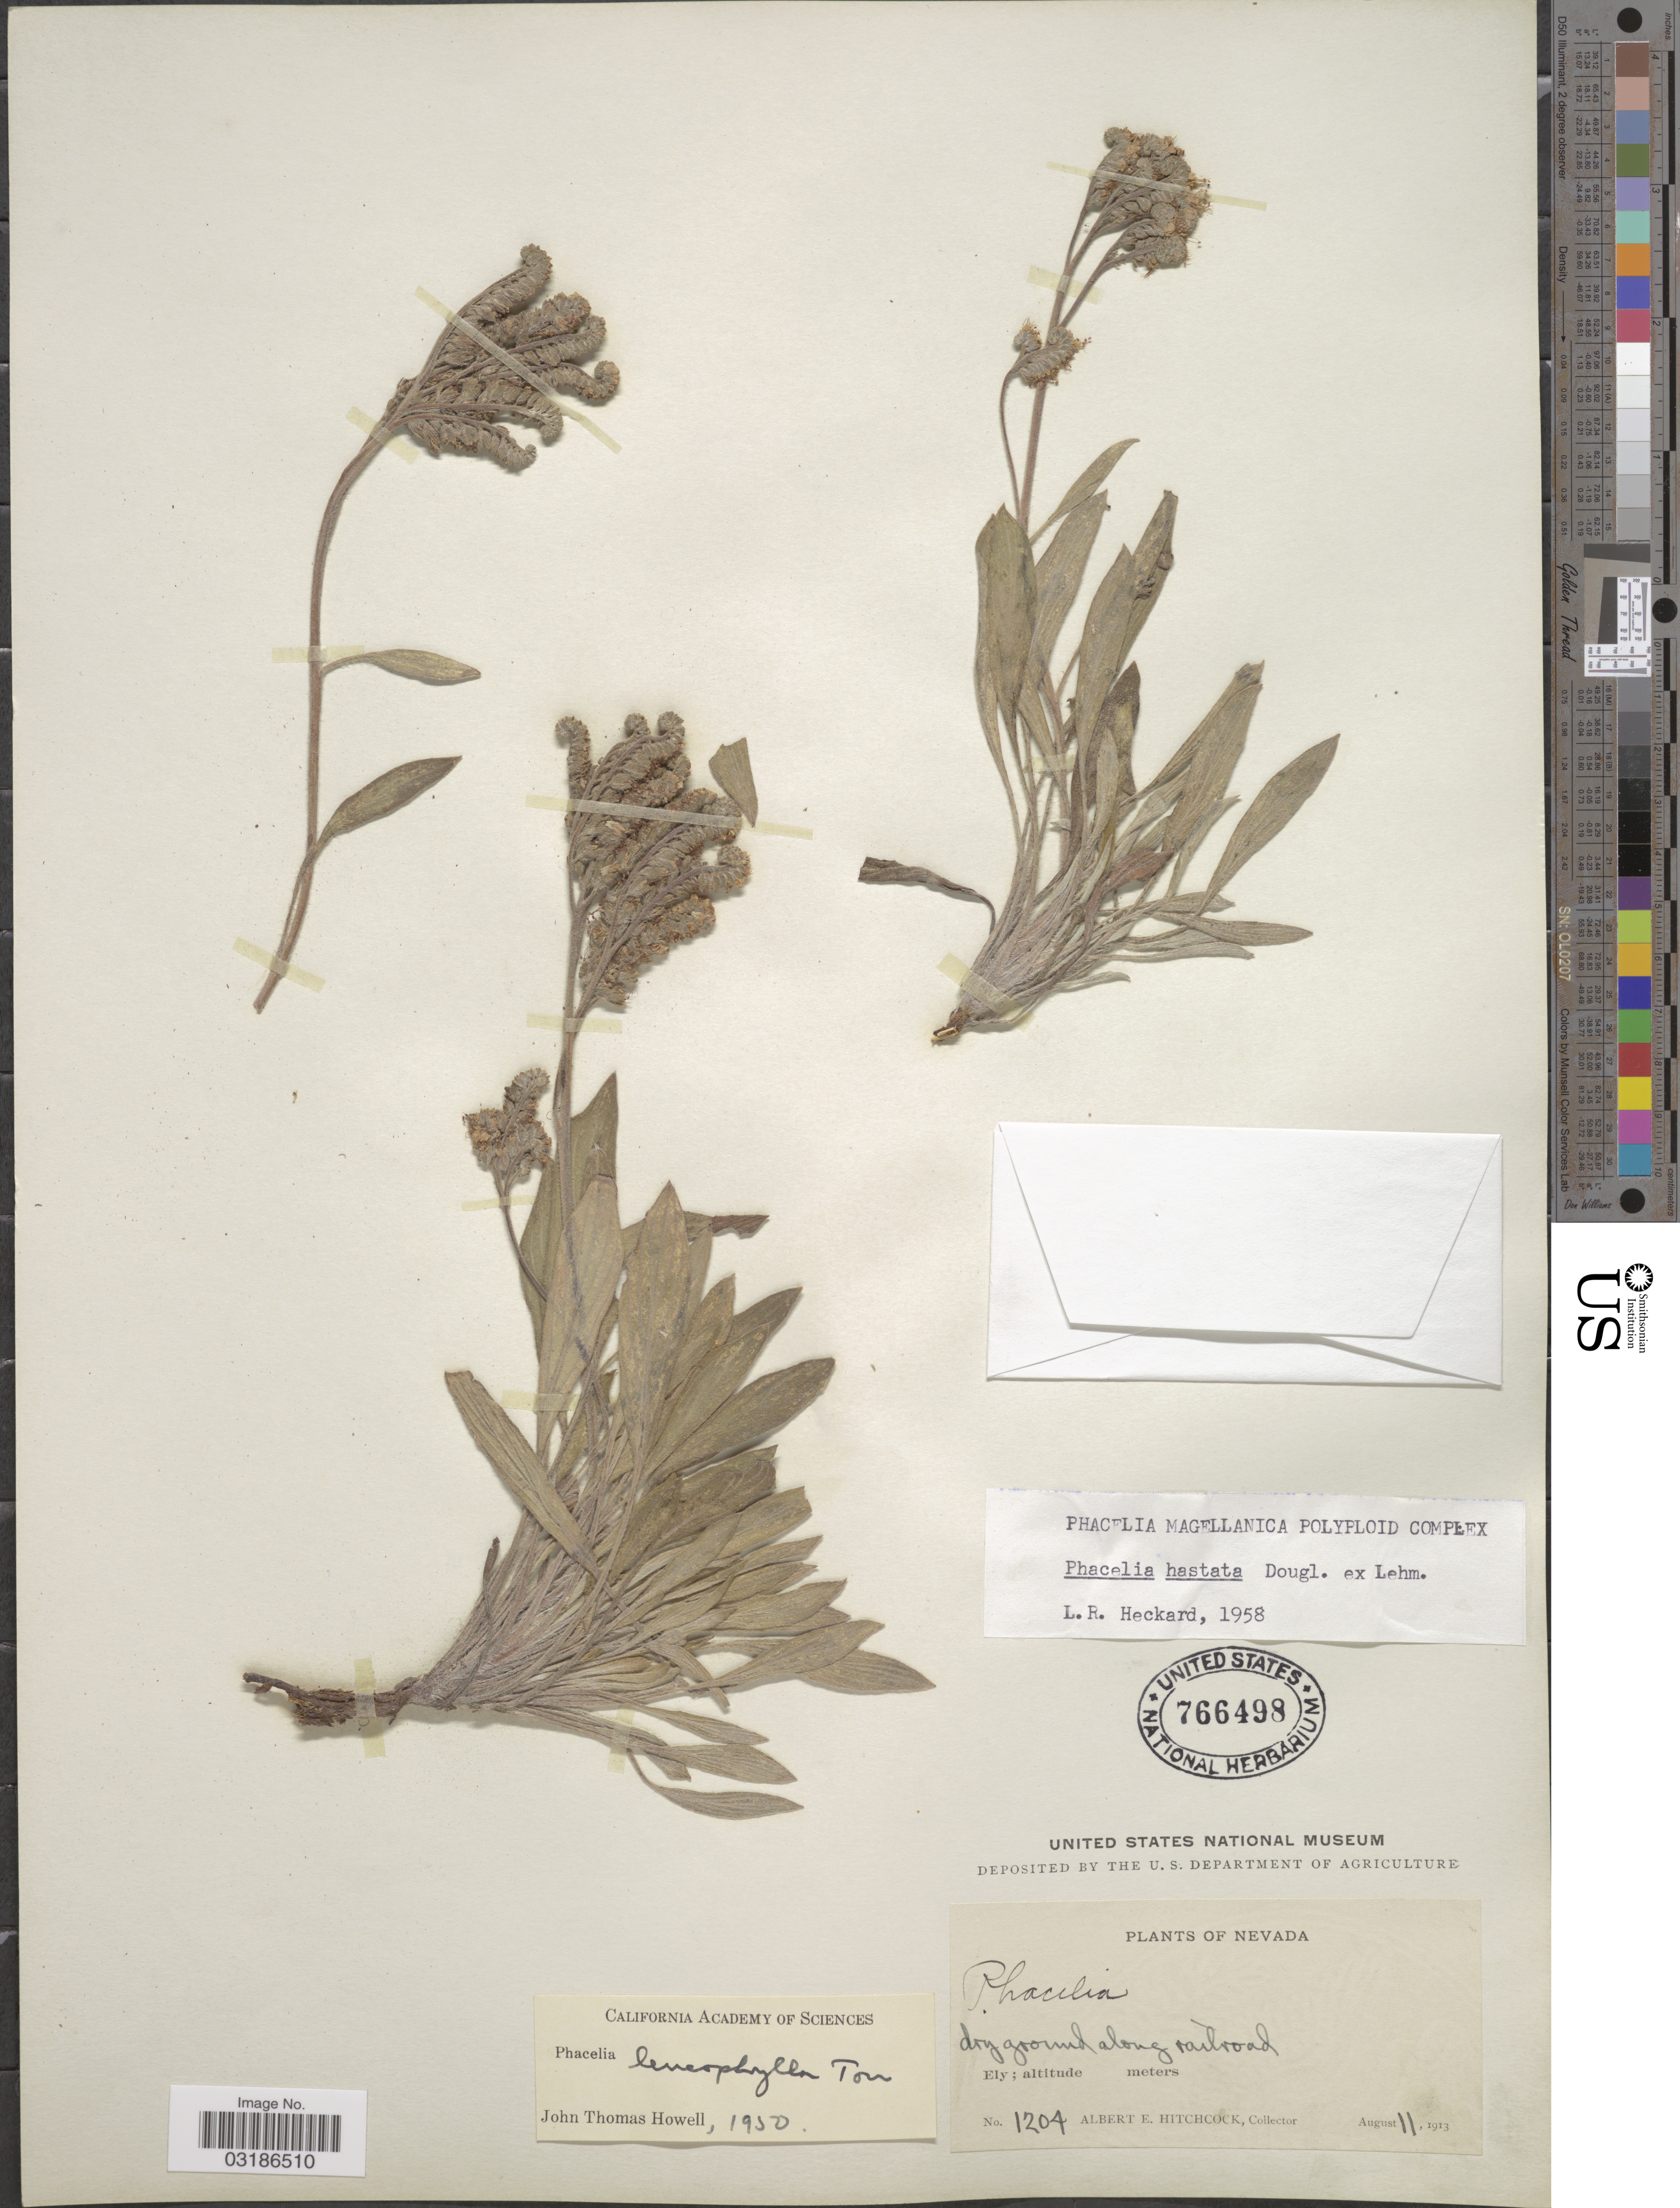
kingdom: Plantae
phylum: Tracheophyta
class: Magnoliopsida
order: Boraginales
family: Hydrophyllaceae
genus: Phacelia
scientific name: Phacelia hastata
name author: Douglas ex Lehm.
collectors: A. Hitchcock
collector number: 1204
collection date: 1913-08-11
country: United States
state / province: Nevada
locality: Dry ground along railroad, Ely.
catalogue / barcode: US 766498